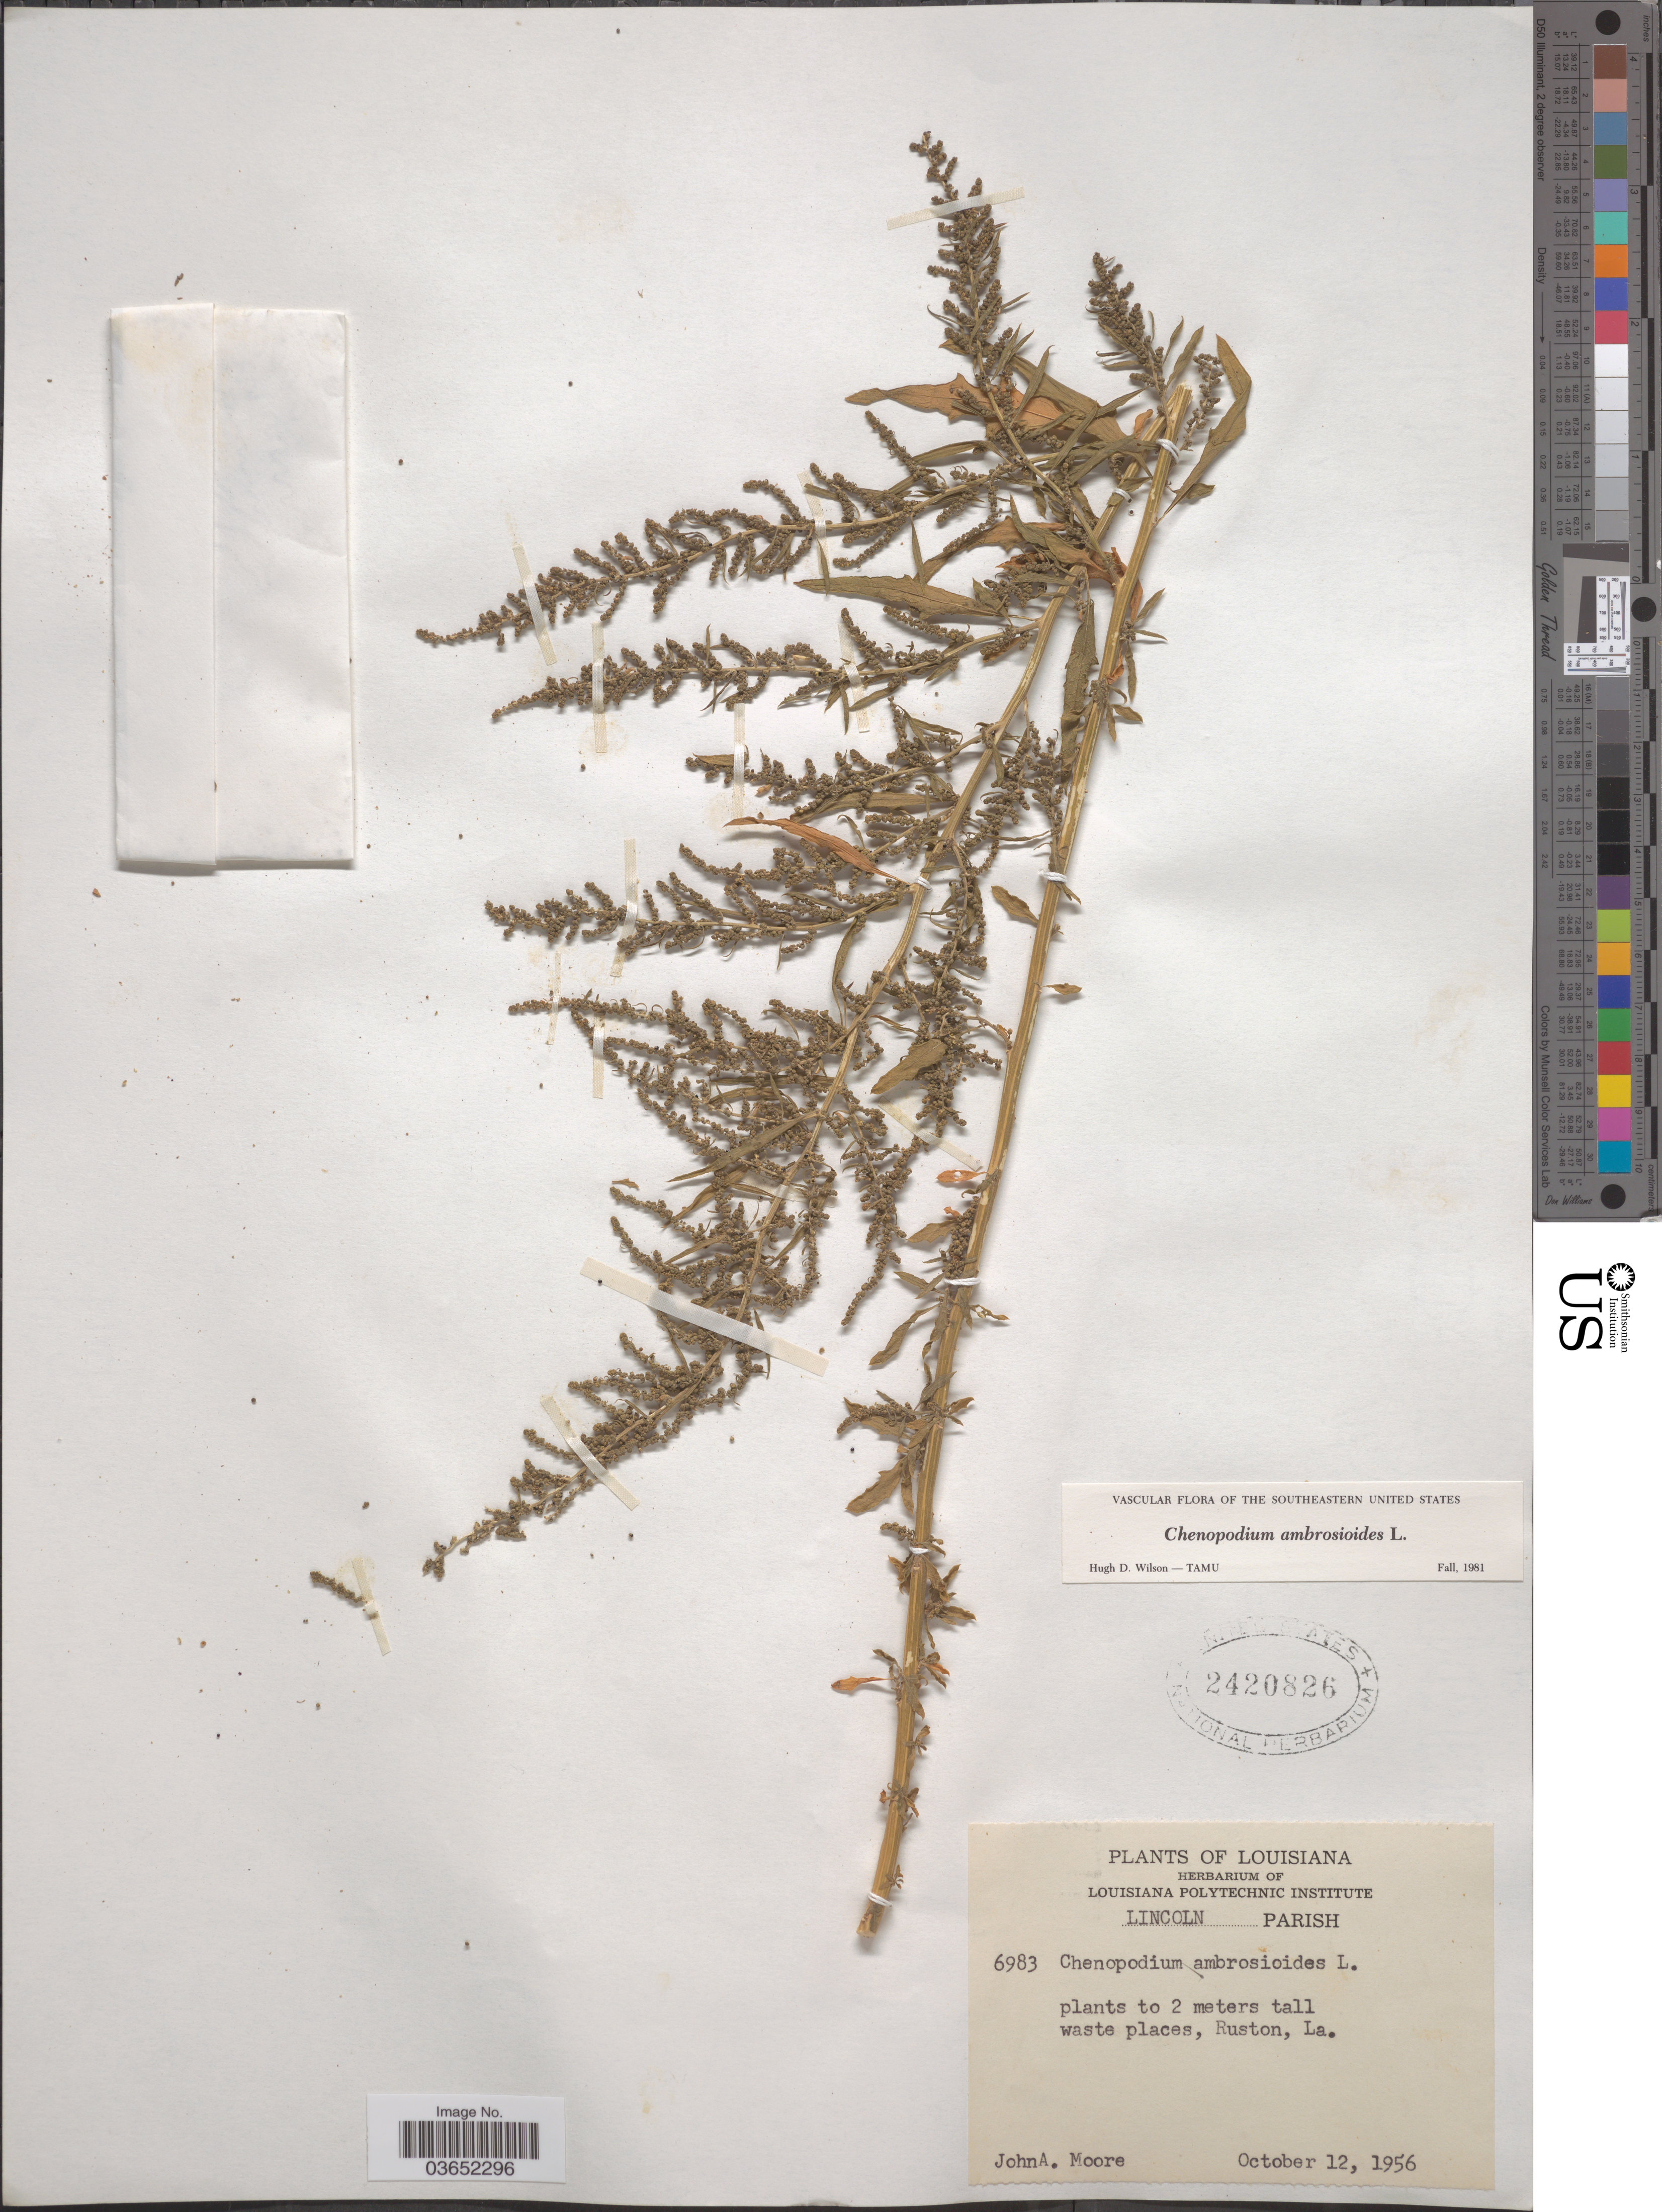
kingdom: Plantae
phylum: Tracheophyta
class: Magnoliopsida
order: Caryophyllales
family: Amaranthaceae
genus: Chenopodium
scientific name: Chenopodium ambrosioides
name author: L.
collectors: J. A. Moore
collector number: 6983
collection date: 1956-10-12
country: United States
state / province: Louisiana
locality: Lincoln Parish. Waste place, Ruston, La.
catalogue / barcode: US 2420826